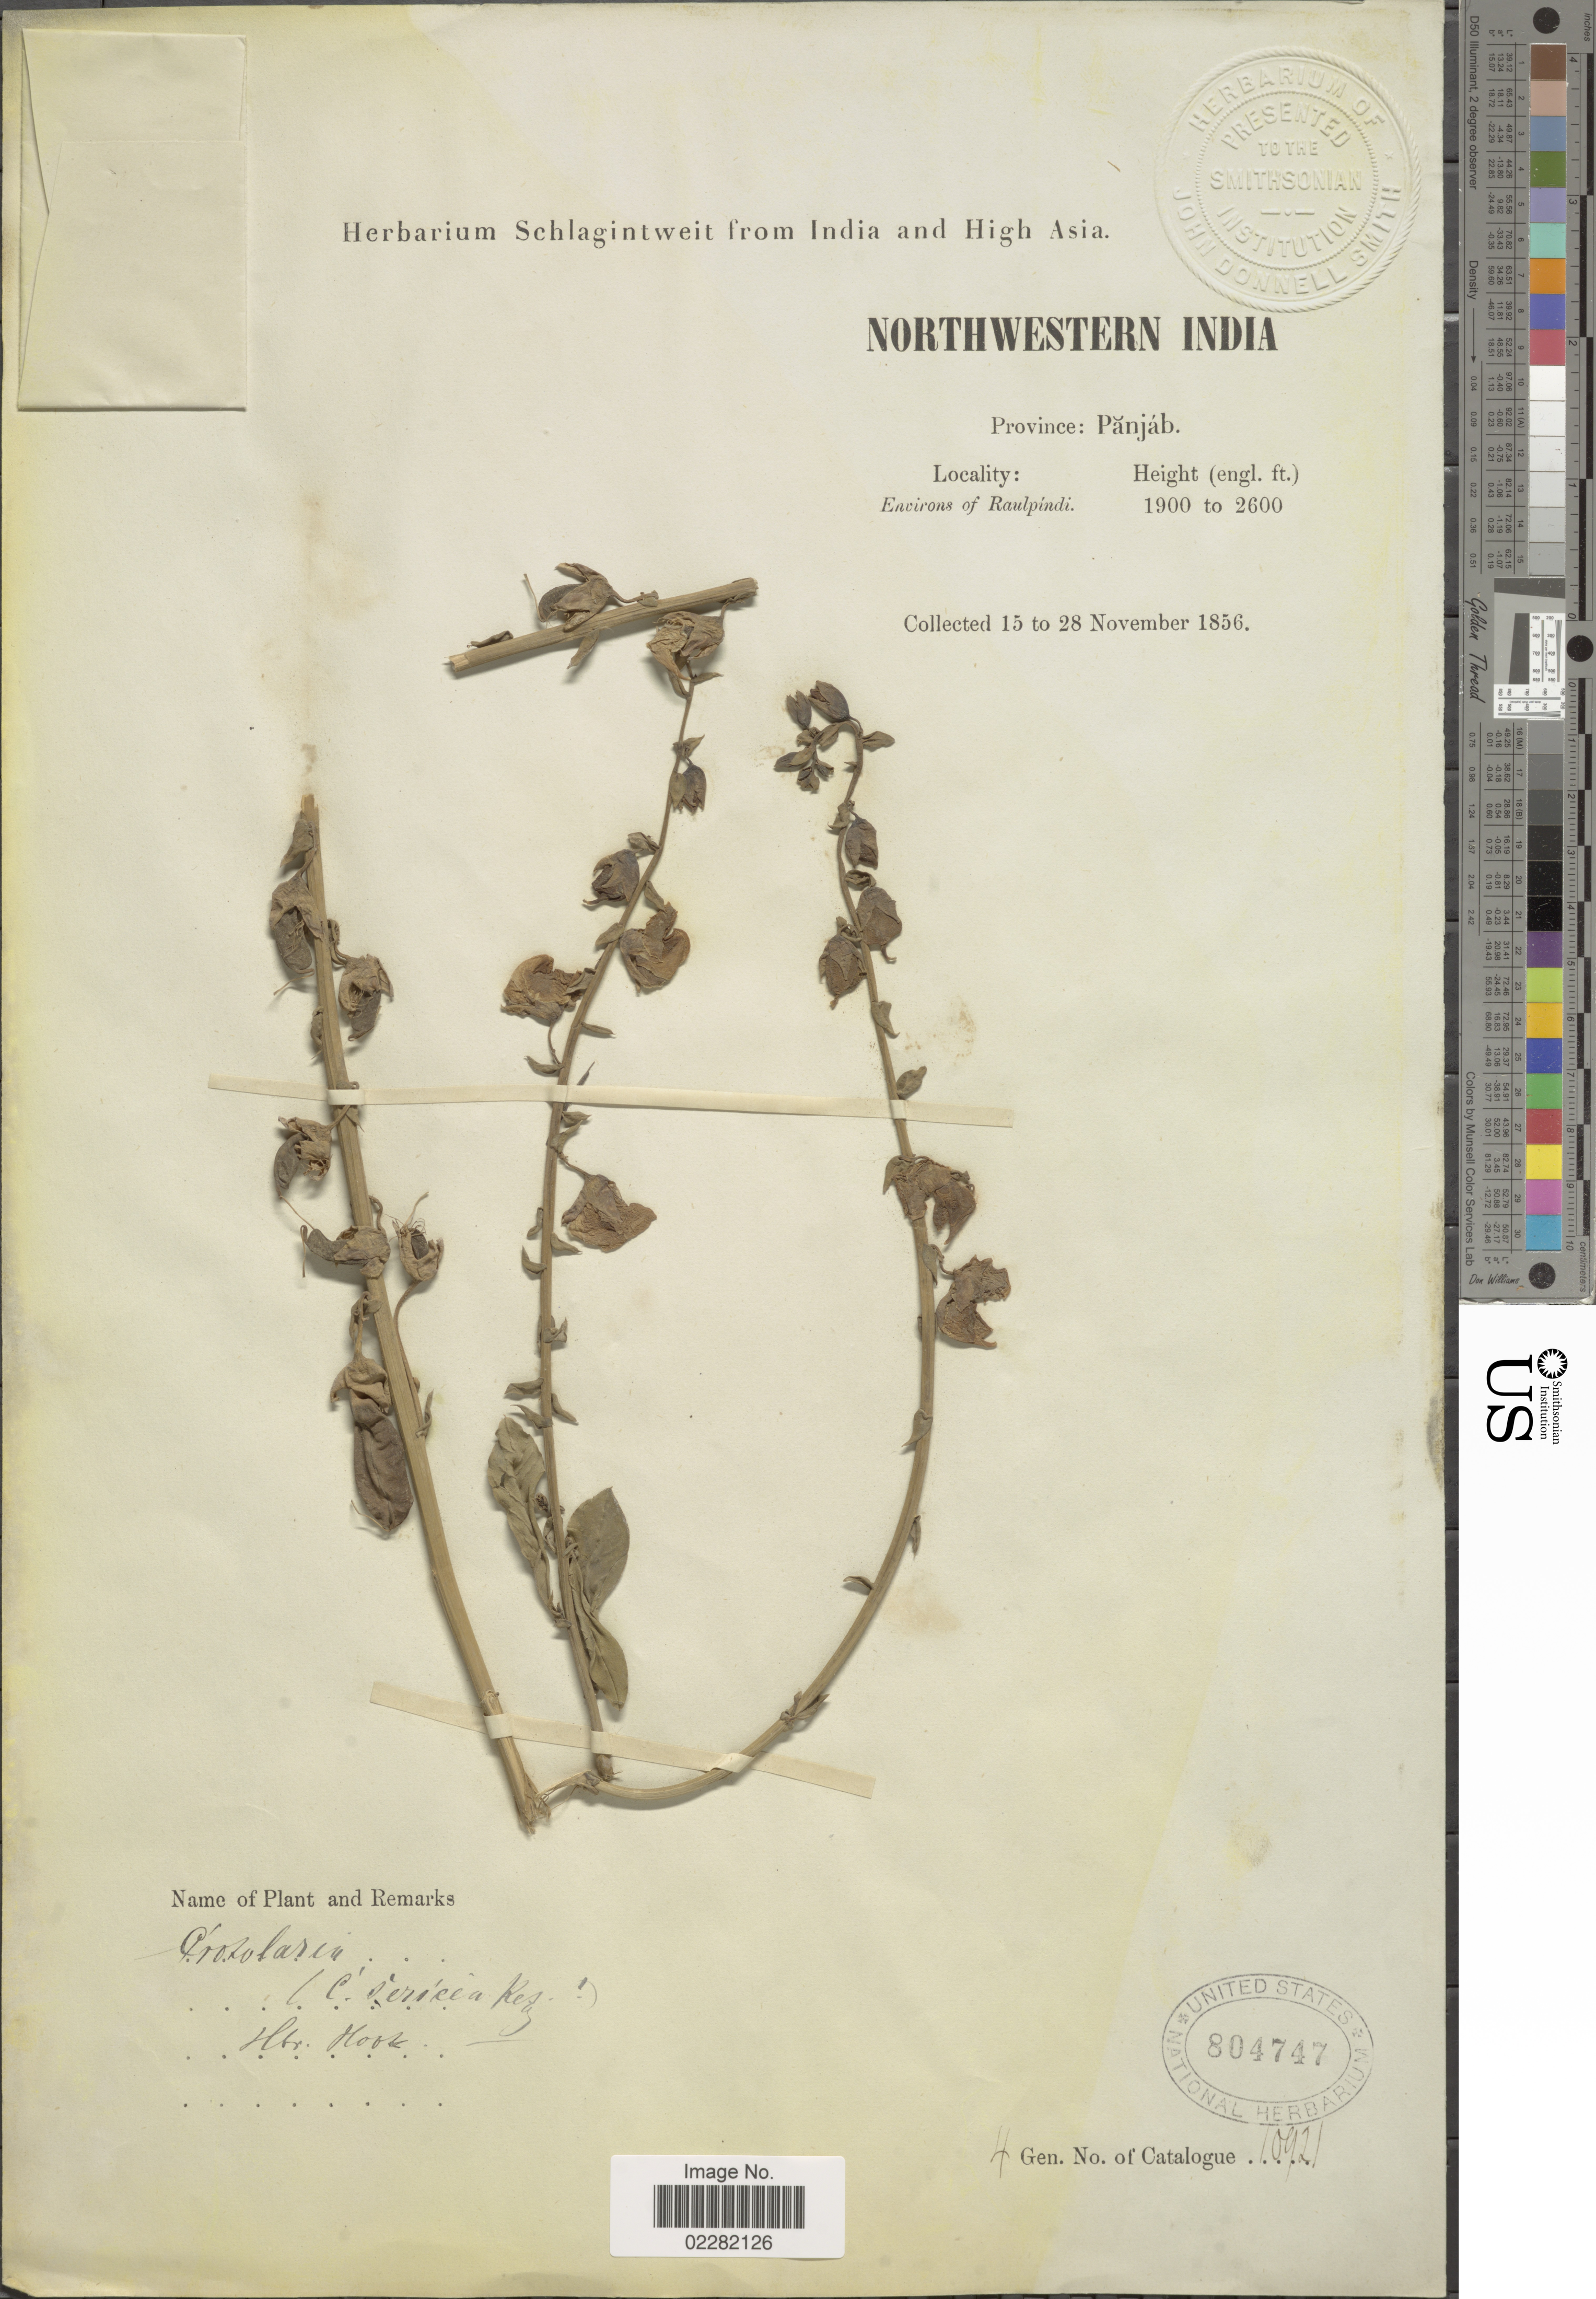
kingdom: Plantae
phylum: Tracheophyta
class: Magnoliopsida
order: Fabales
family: Fabaceae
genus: Crotalaria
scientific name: Crotalaria sericea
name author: Retz.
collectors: ex herb. Schlagintweit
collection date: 1856-11-15/1856-11-28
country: India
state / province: Punjab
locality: Province: Panjab. Environs of Raulpindi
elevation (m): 579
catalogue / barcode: US 804747